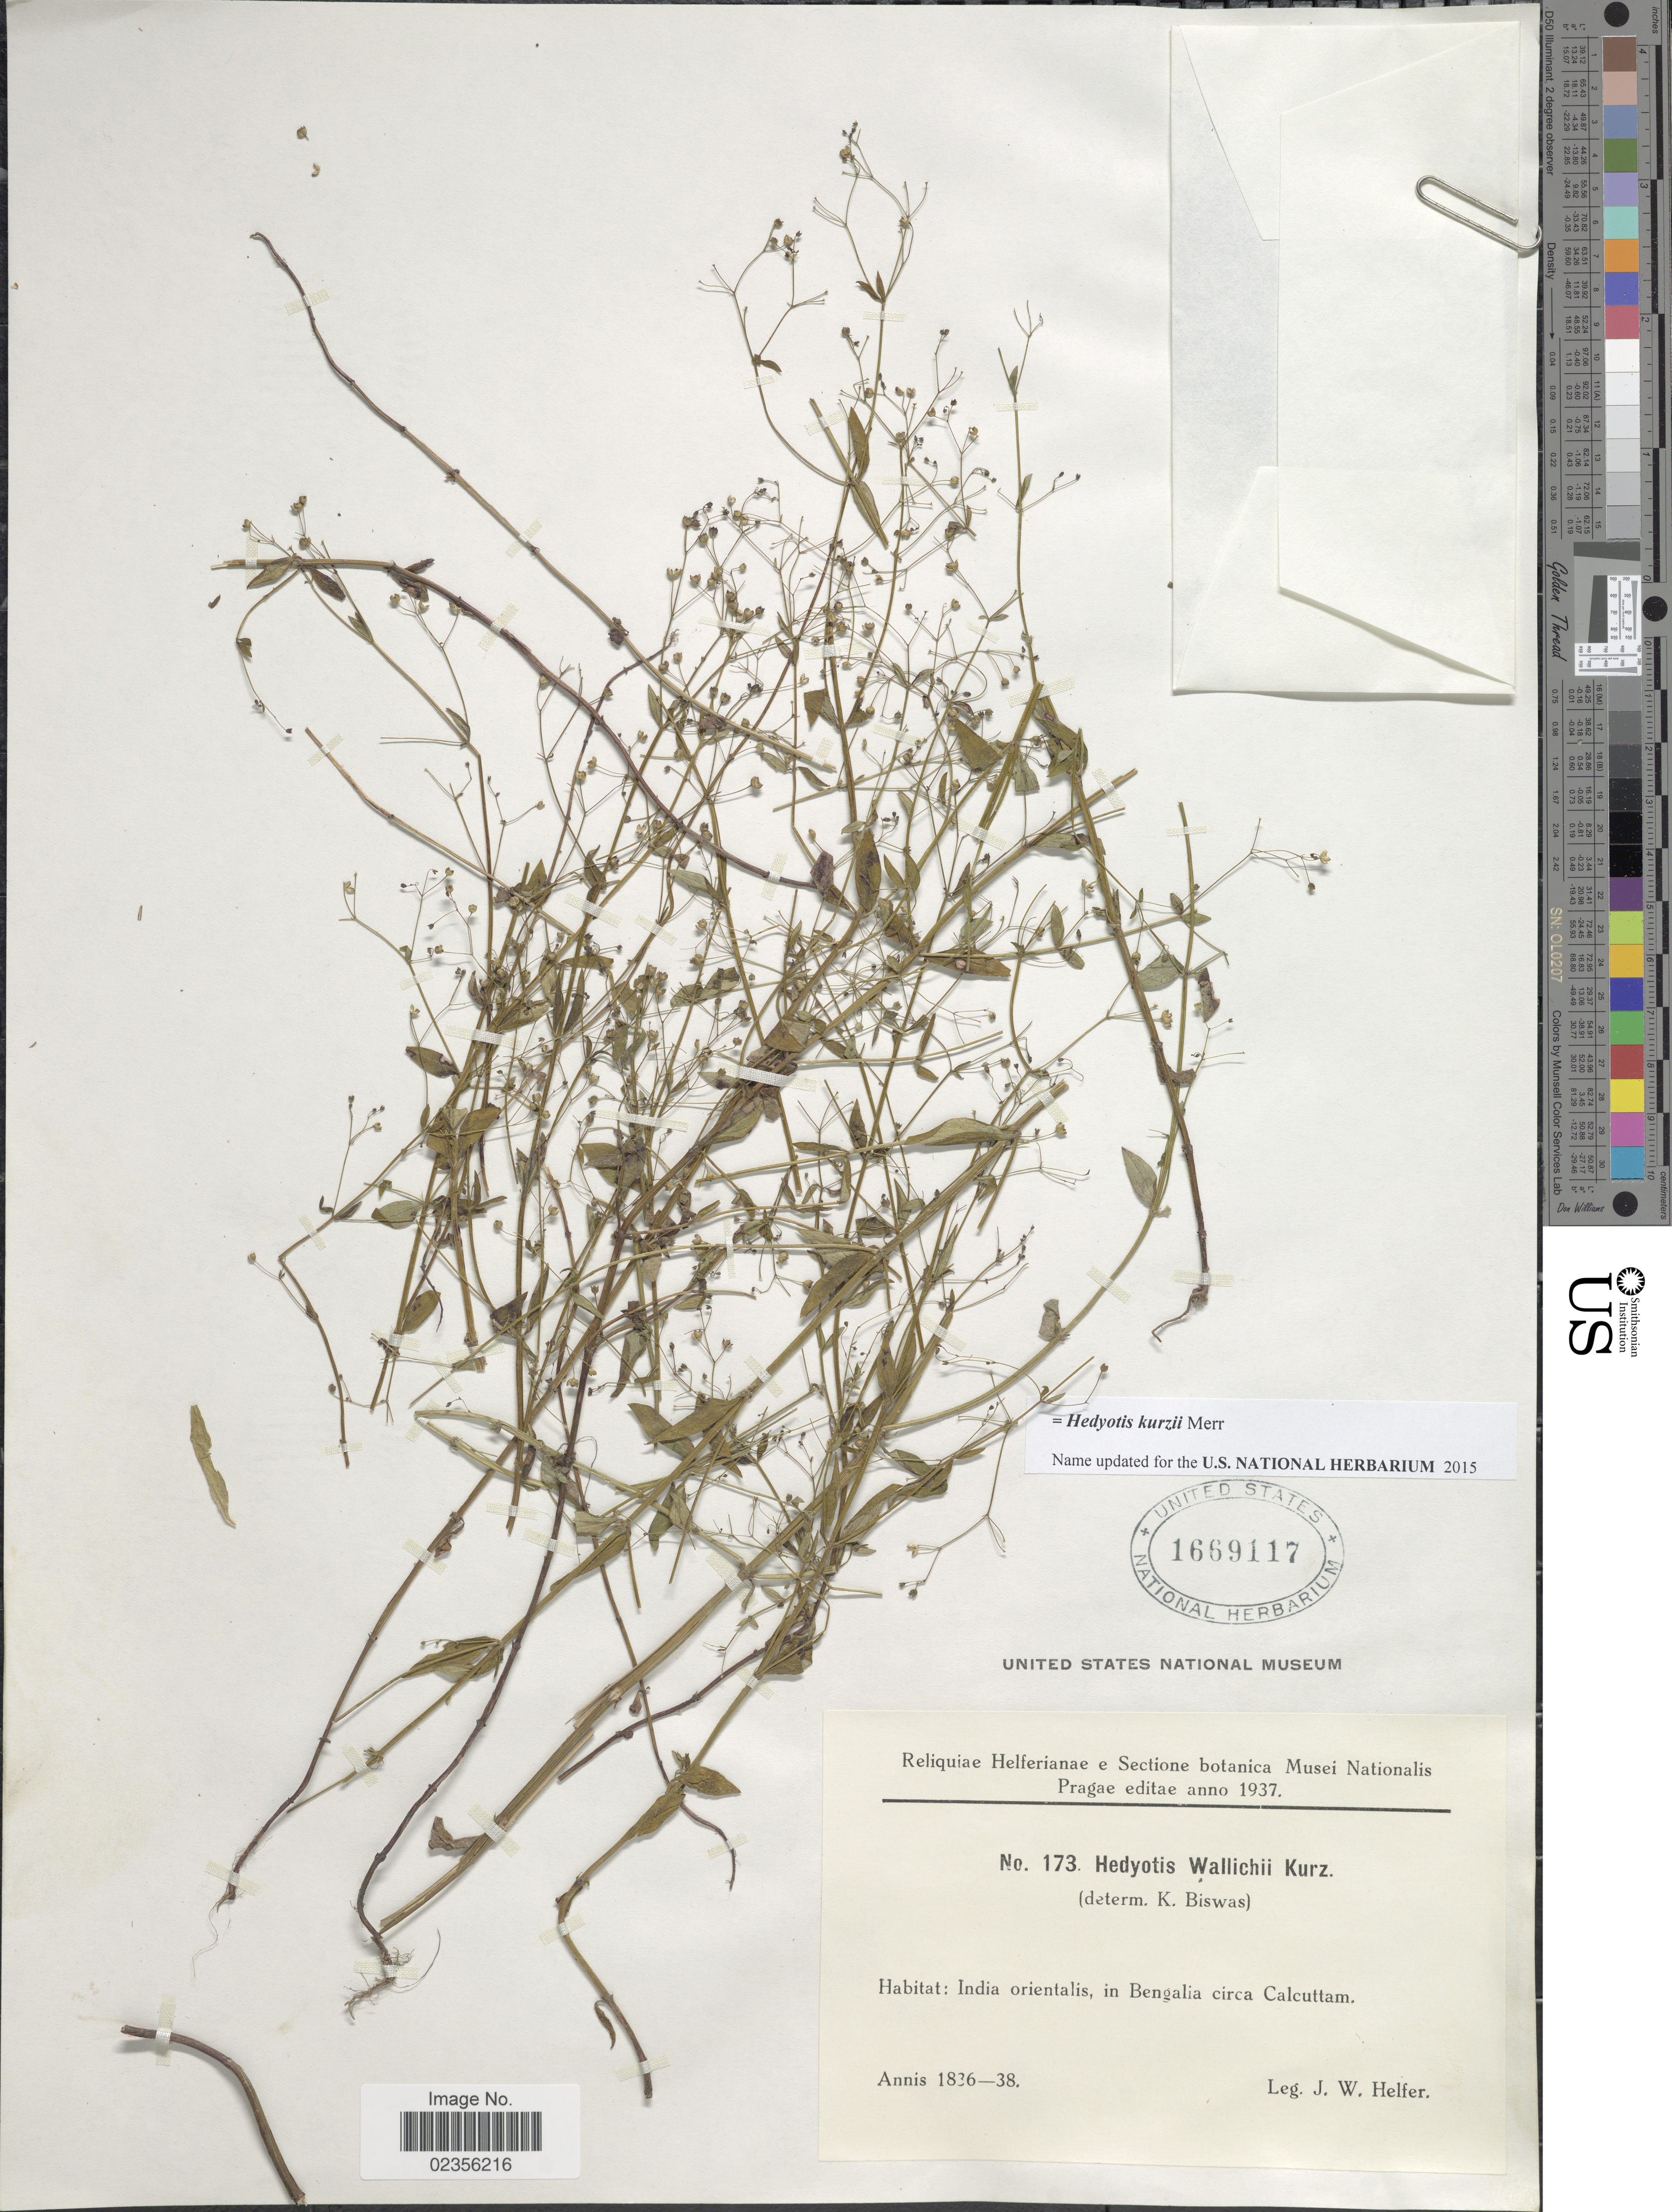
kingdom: Plantae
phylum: Tracheophyta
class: Magnoliopsida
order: Gentianales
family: Rubiaceae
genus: Hedyotis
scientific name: Hedyotis kurzii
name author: Merr.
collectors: J. W. Helfer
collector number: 173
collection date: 1836/1838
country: India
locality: India orientalis, in Bengalia circa Calcuttam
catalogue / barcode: US 169117